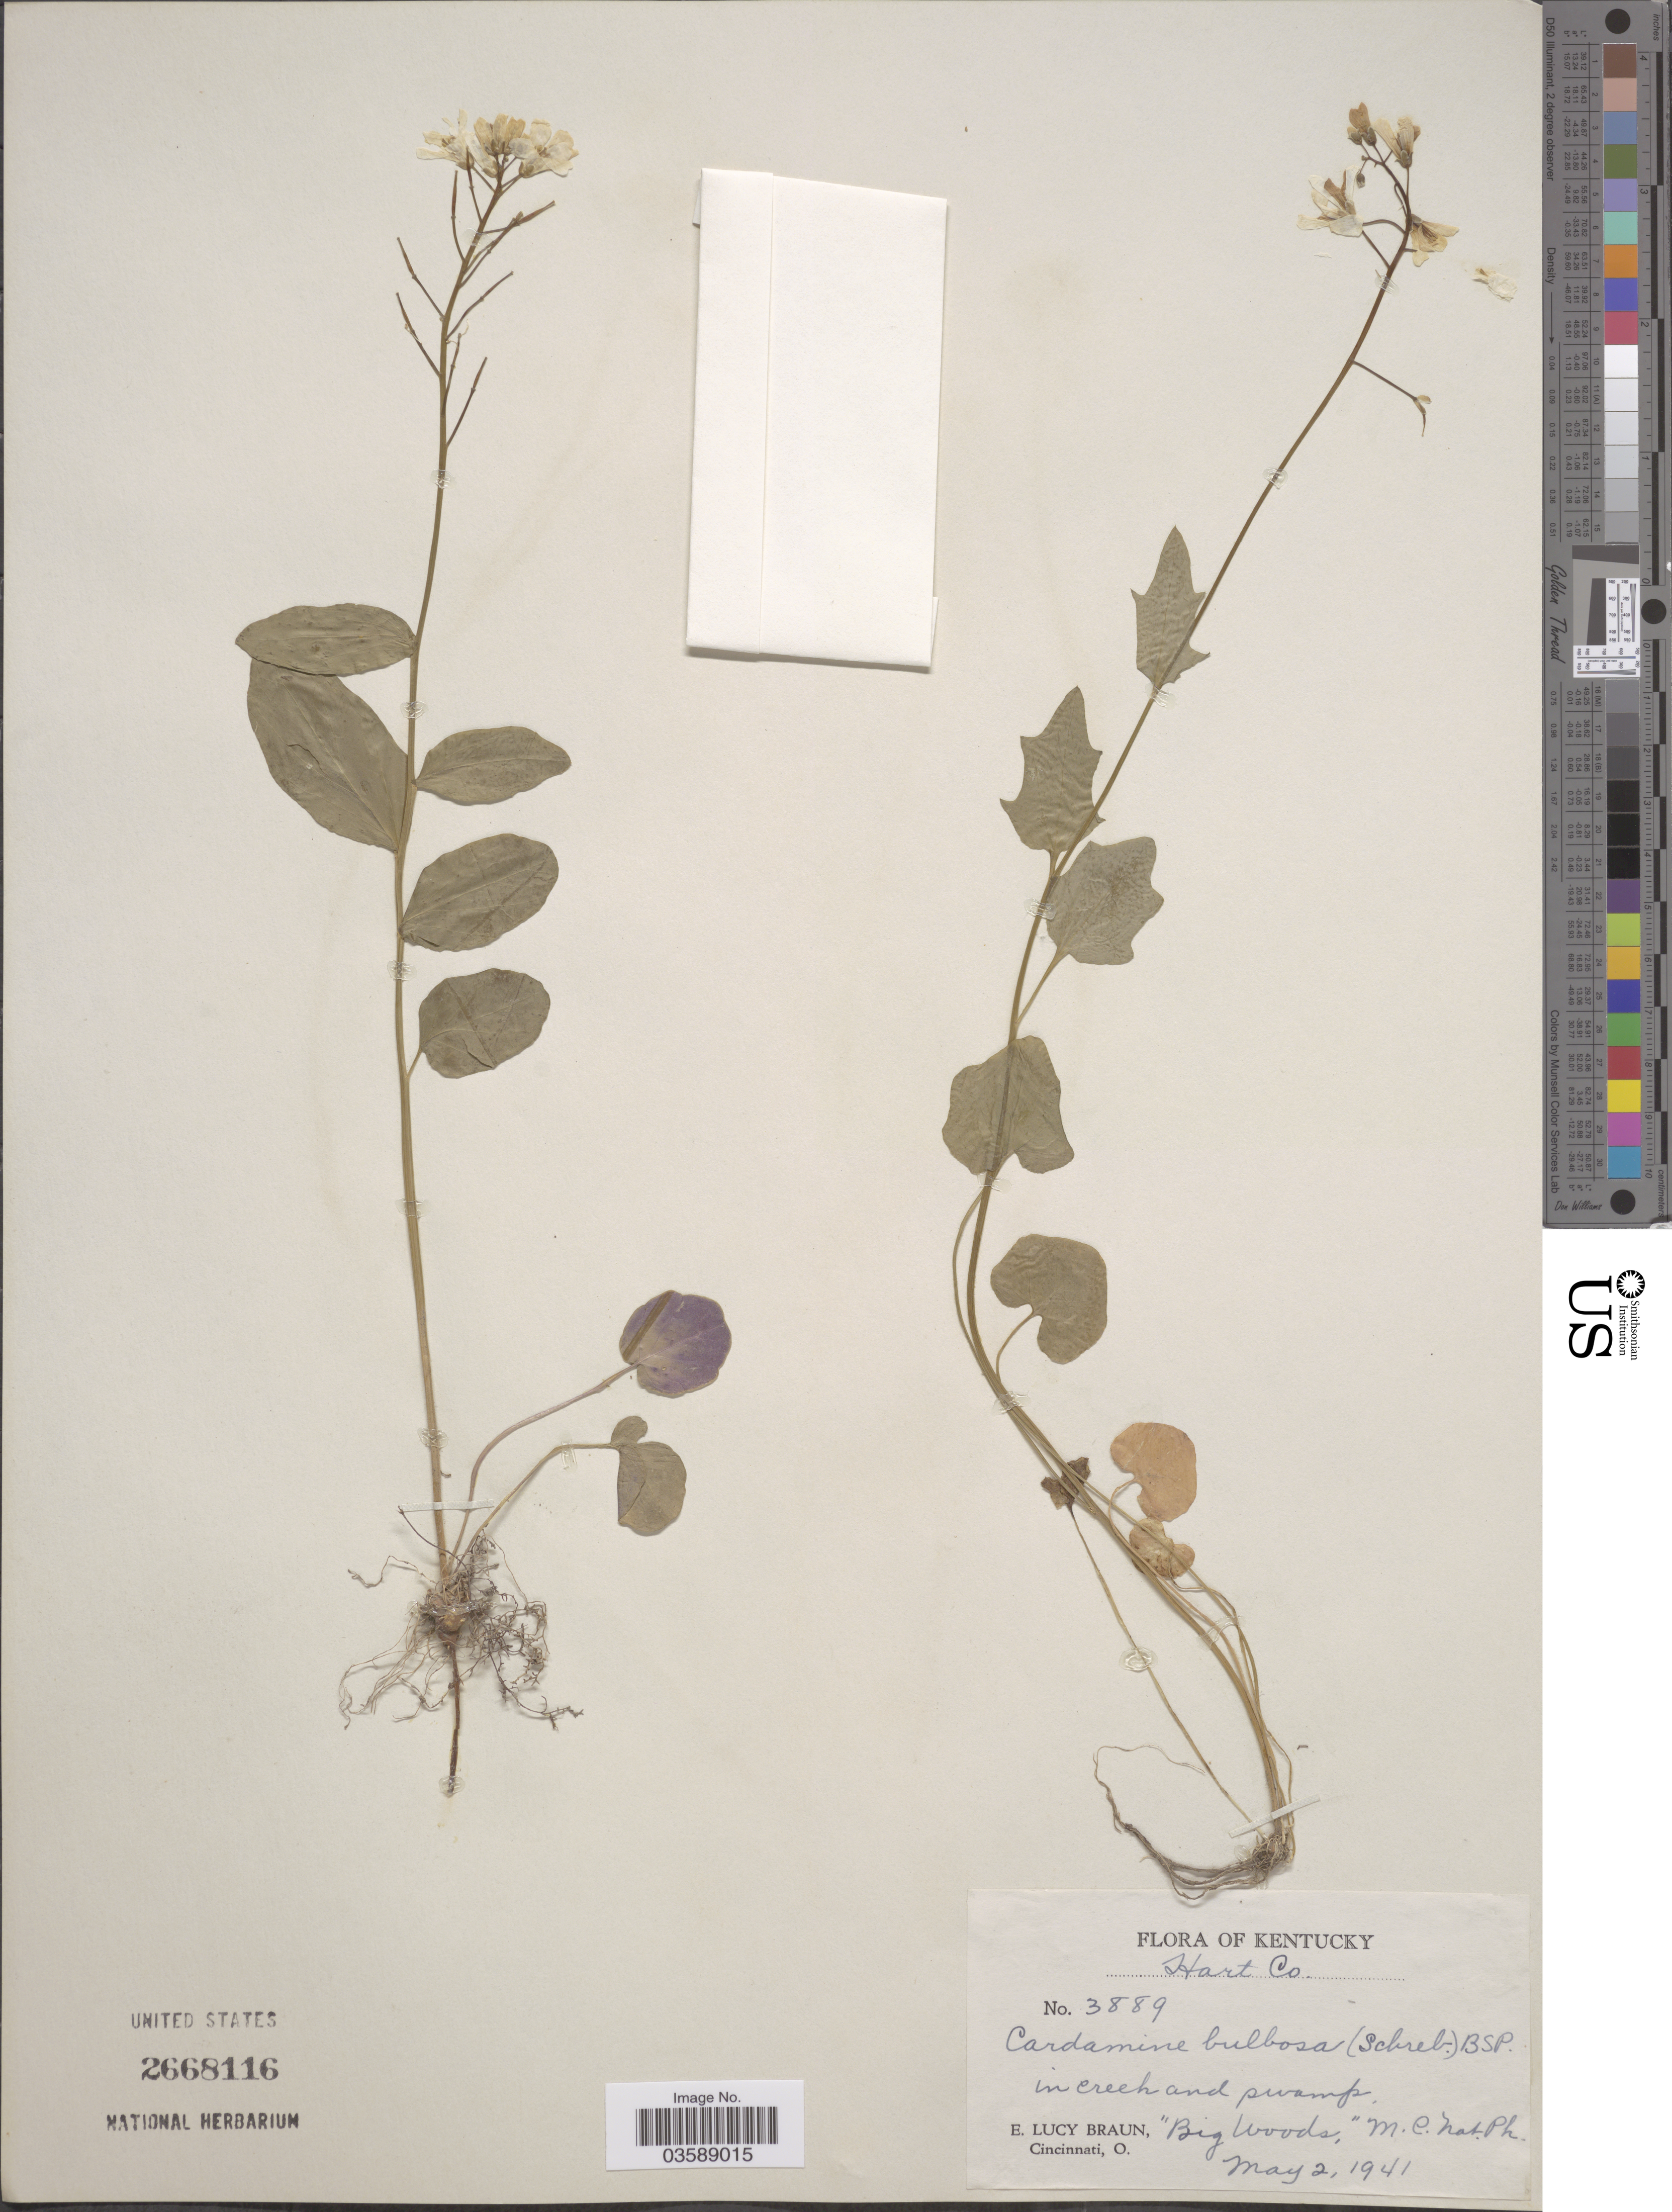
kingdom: Plantae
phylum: Tracheophyta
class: Magnoliopsida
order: Brassicales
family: Brassicaceae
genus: Cardamine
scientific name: Cardamine bulbosa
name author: (Schreb. ex Muhl.) Britton et al.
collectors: E. L. Braun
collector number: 3889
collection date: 1941-05-02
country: United States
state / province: Kentucky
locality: Hart Co. 'Big Woods,' M.C. Nat. Pk.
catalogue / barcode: US 2668116